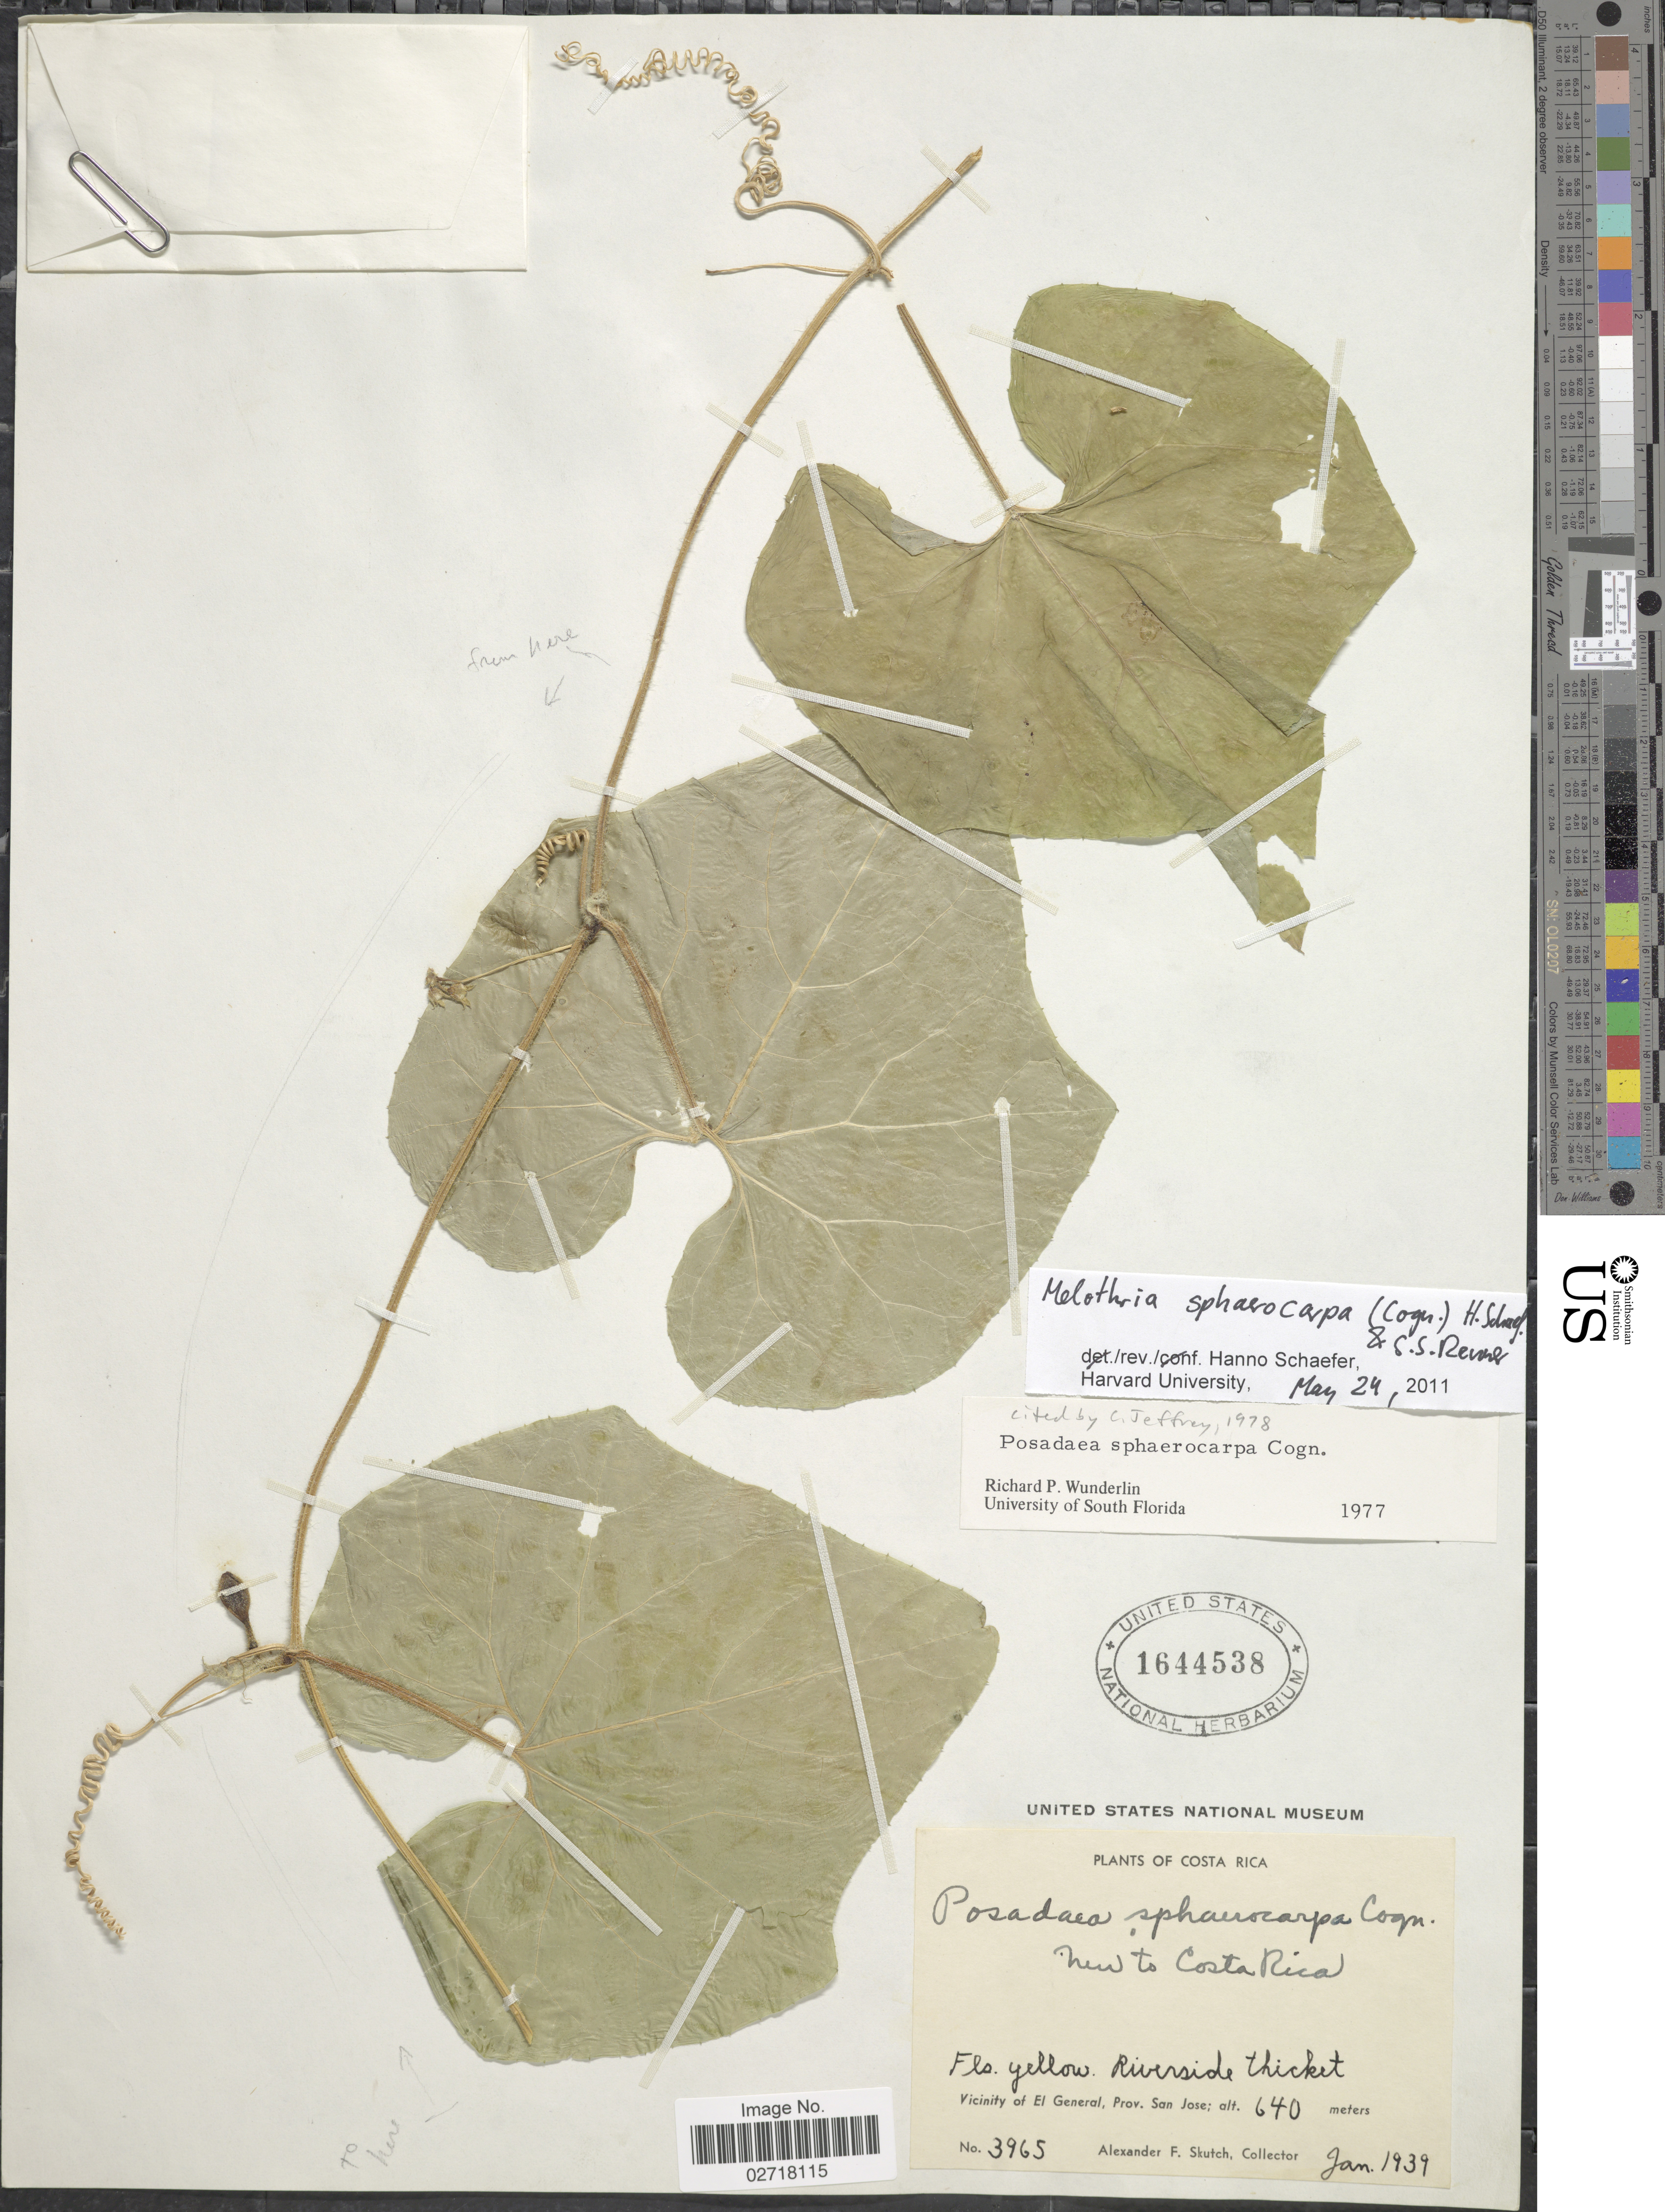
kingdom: Plantae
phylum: Tracheophyta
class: Magnoliopsida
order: Cucurbitales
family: Cucurbitaceae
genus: Melothria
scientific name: Melothria sphaerocarpa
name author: (Cogn.) H. Schaef. & S.S. Renner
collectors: A. F. Skutch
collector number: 3965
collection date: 1939-01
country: Costa Rica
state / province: San José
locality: Vicinity of El General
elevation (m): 640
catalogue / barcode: US 1644538